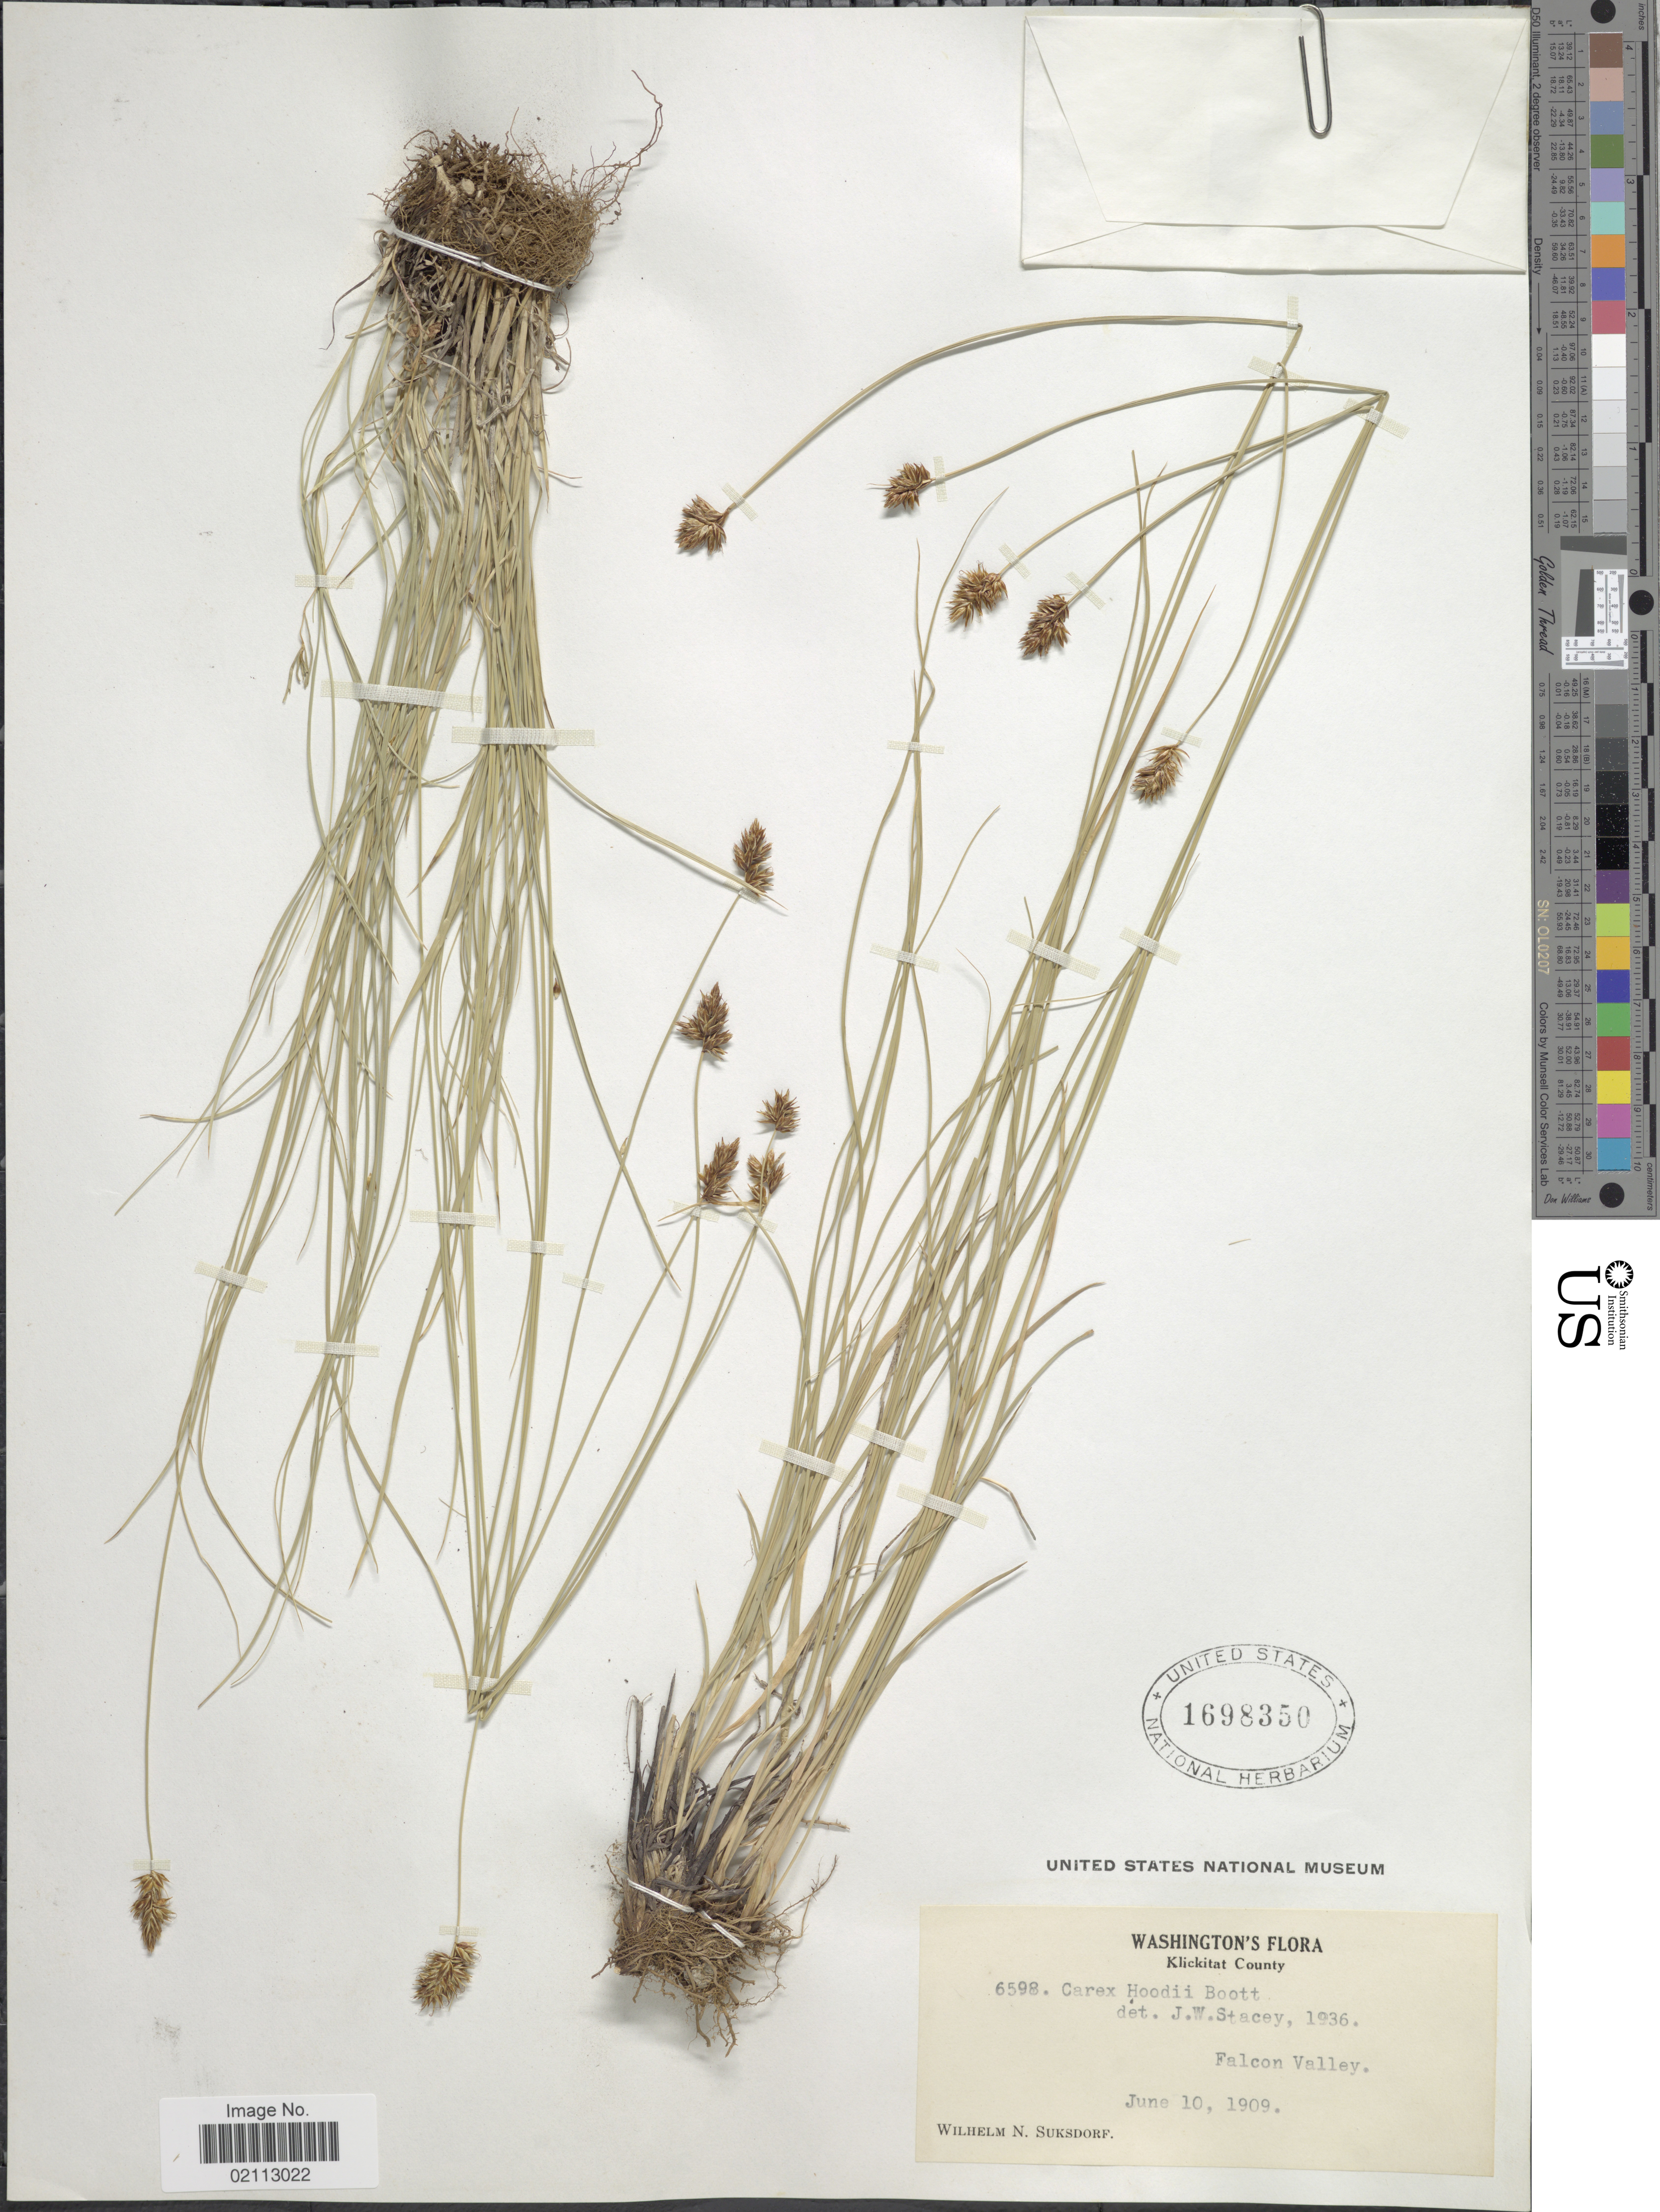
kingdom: Plantae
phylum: Tracheophyta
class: Liliopsida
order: Poales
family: Cyperaceae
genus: Carex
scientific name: Carex hoodii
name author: Boott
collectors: W. N. Suksdorf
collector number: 6598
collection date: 1909-06-10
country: United States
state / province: Washington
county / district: Klickitat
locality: Klickitat County. Falcon Valley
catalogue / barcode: US 1698350